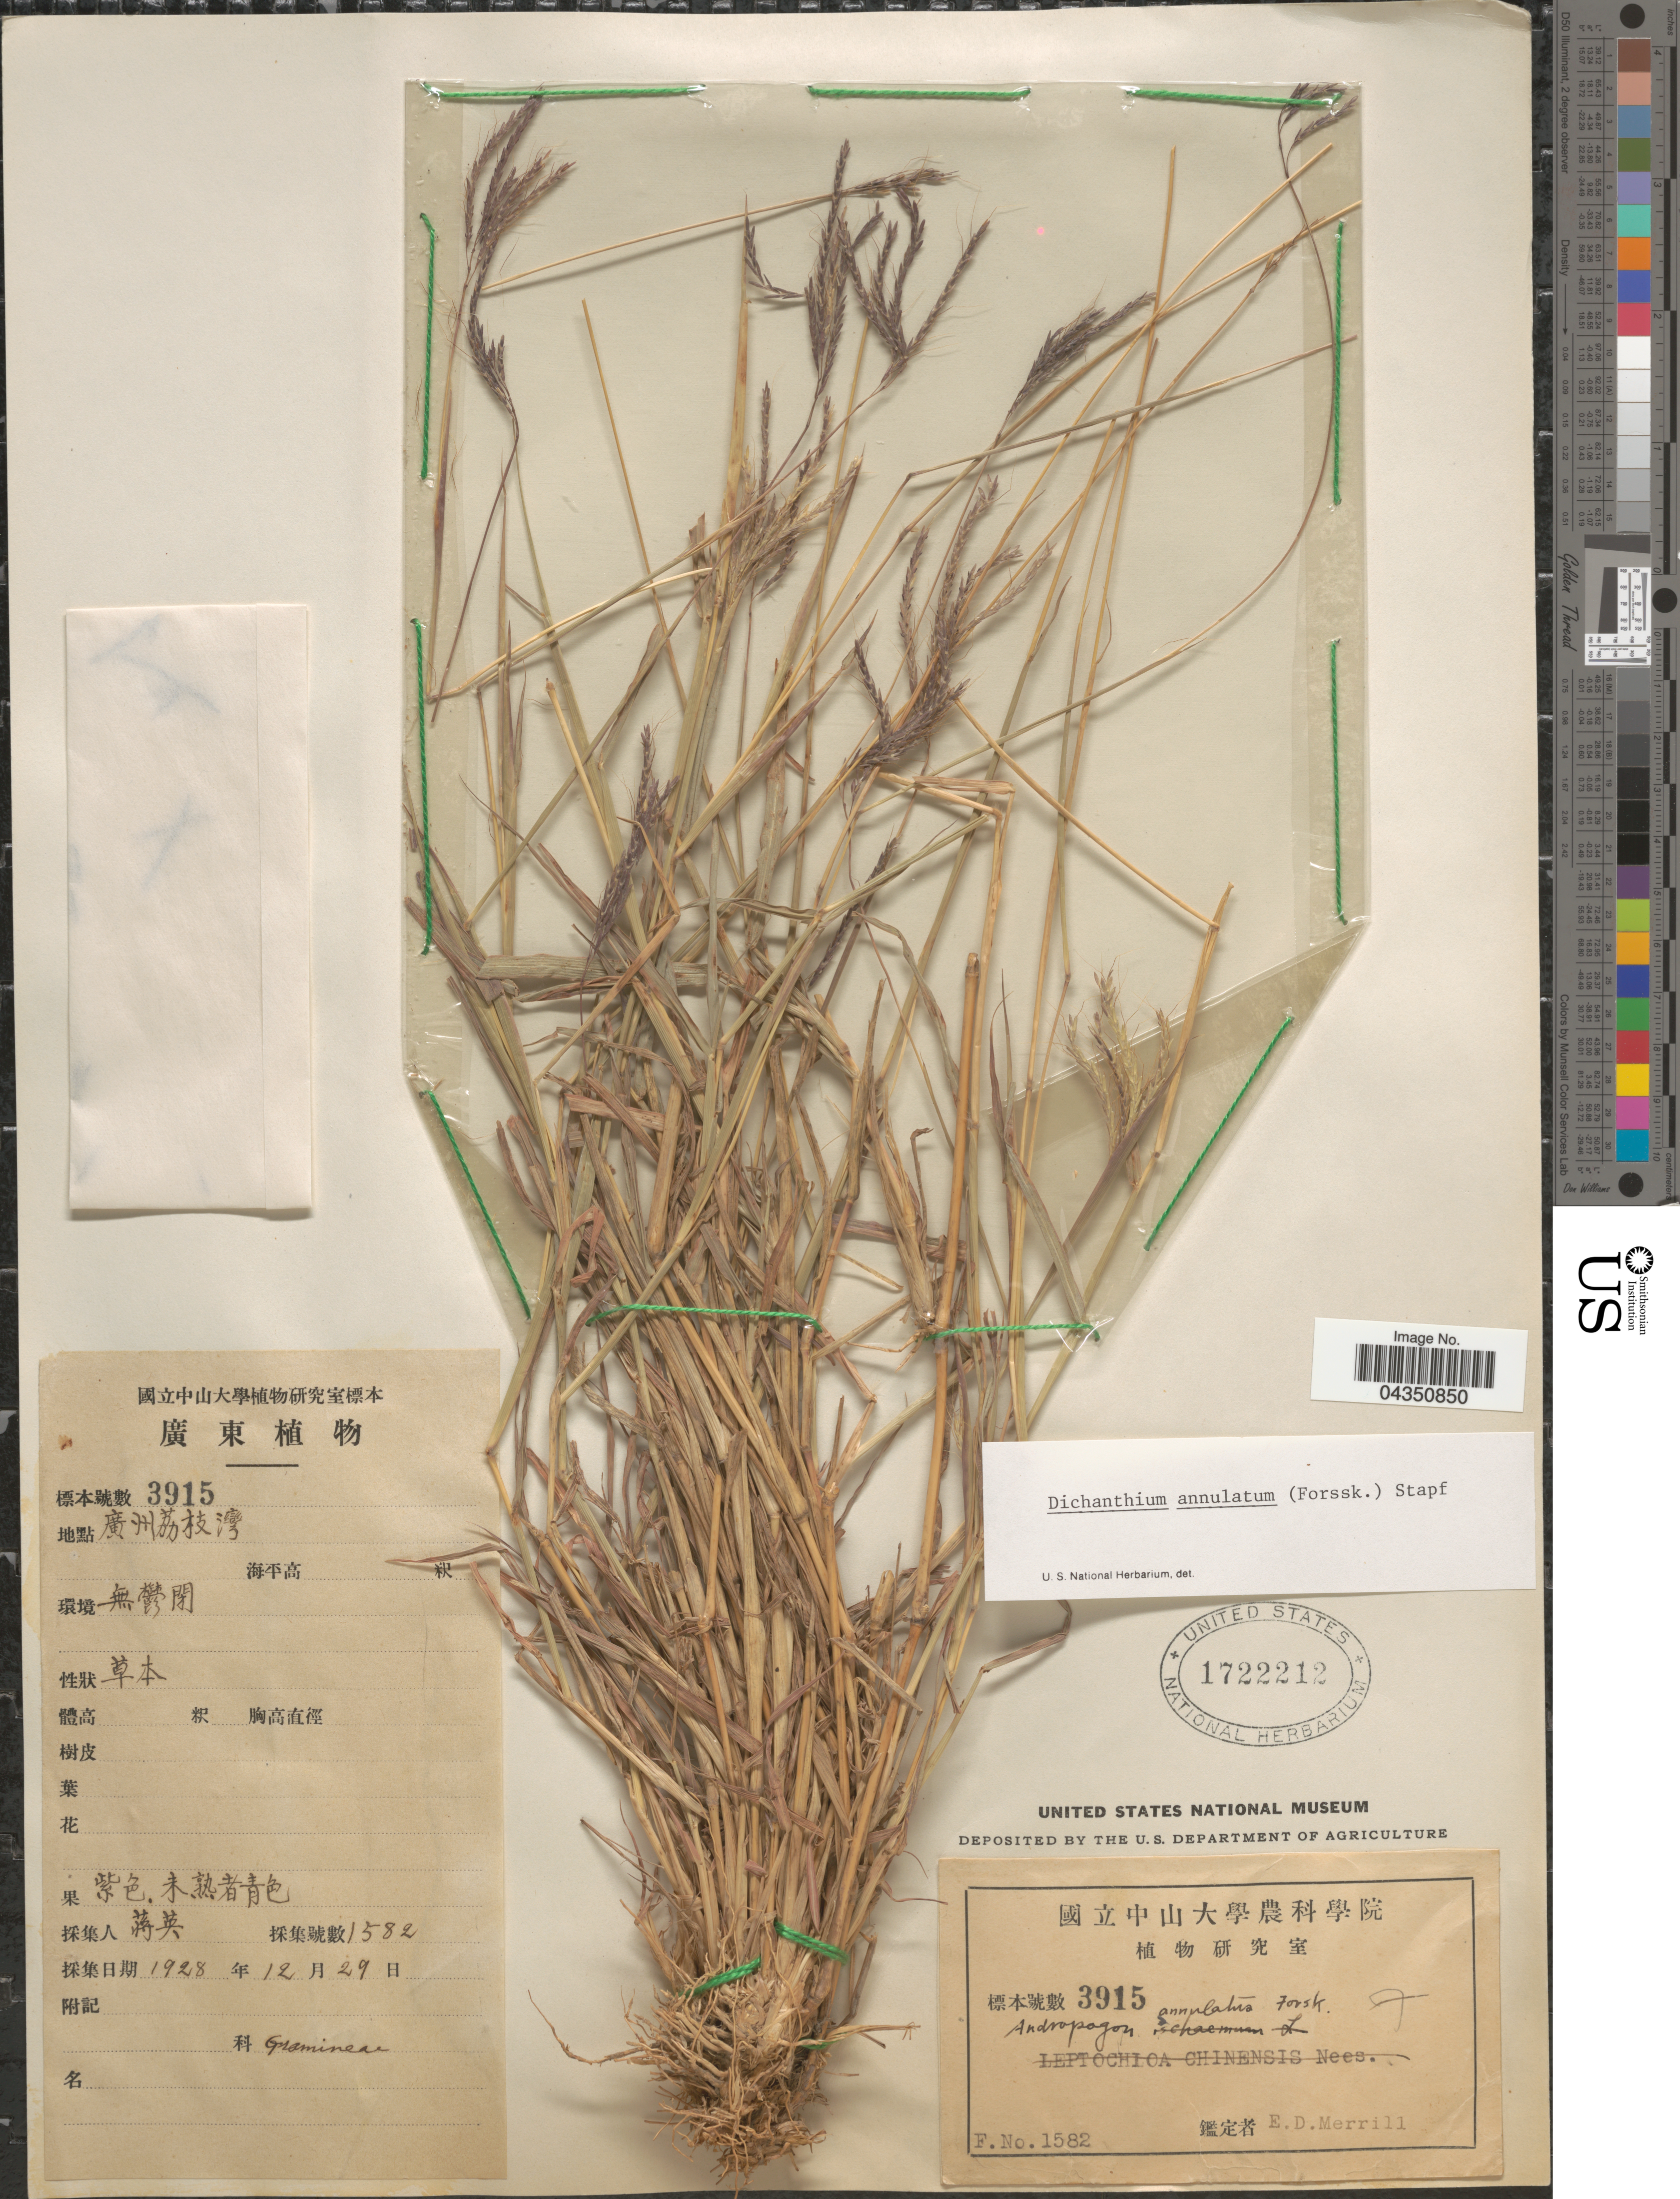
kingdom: Plantae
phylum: Tracheophyta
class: Liliopsida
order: Poales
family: Poaceae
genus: Dichanthium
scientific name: Dichanthium annulatum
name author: (Forssk.) Stapf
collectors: E. D. Merrill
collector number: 1582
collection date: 1928-12-29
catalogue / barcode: US 1722212